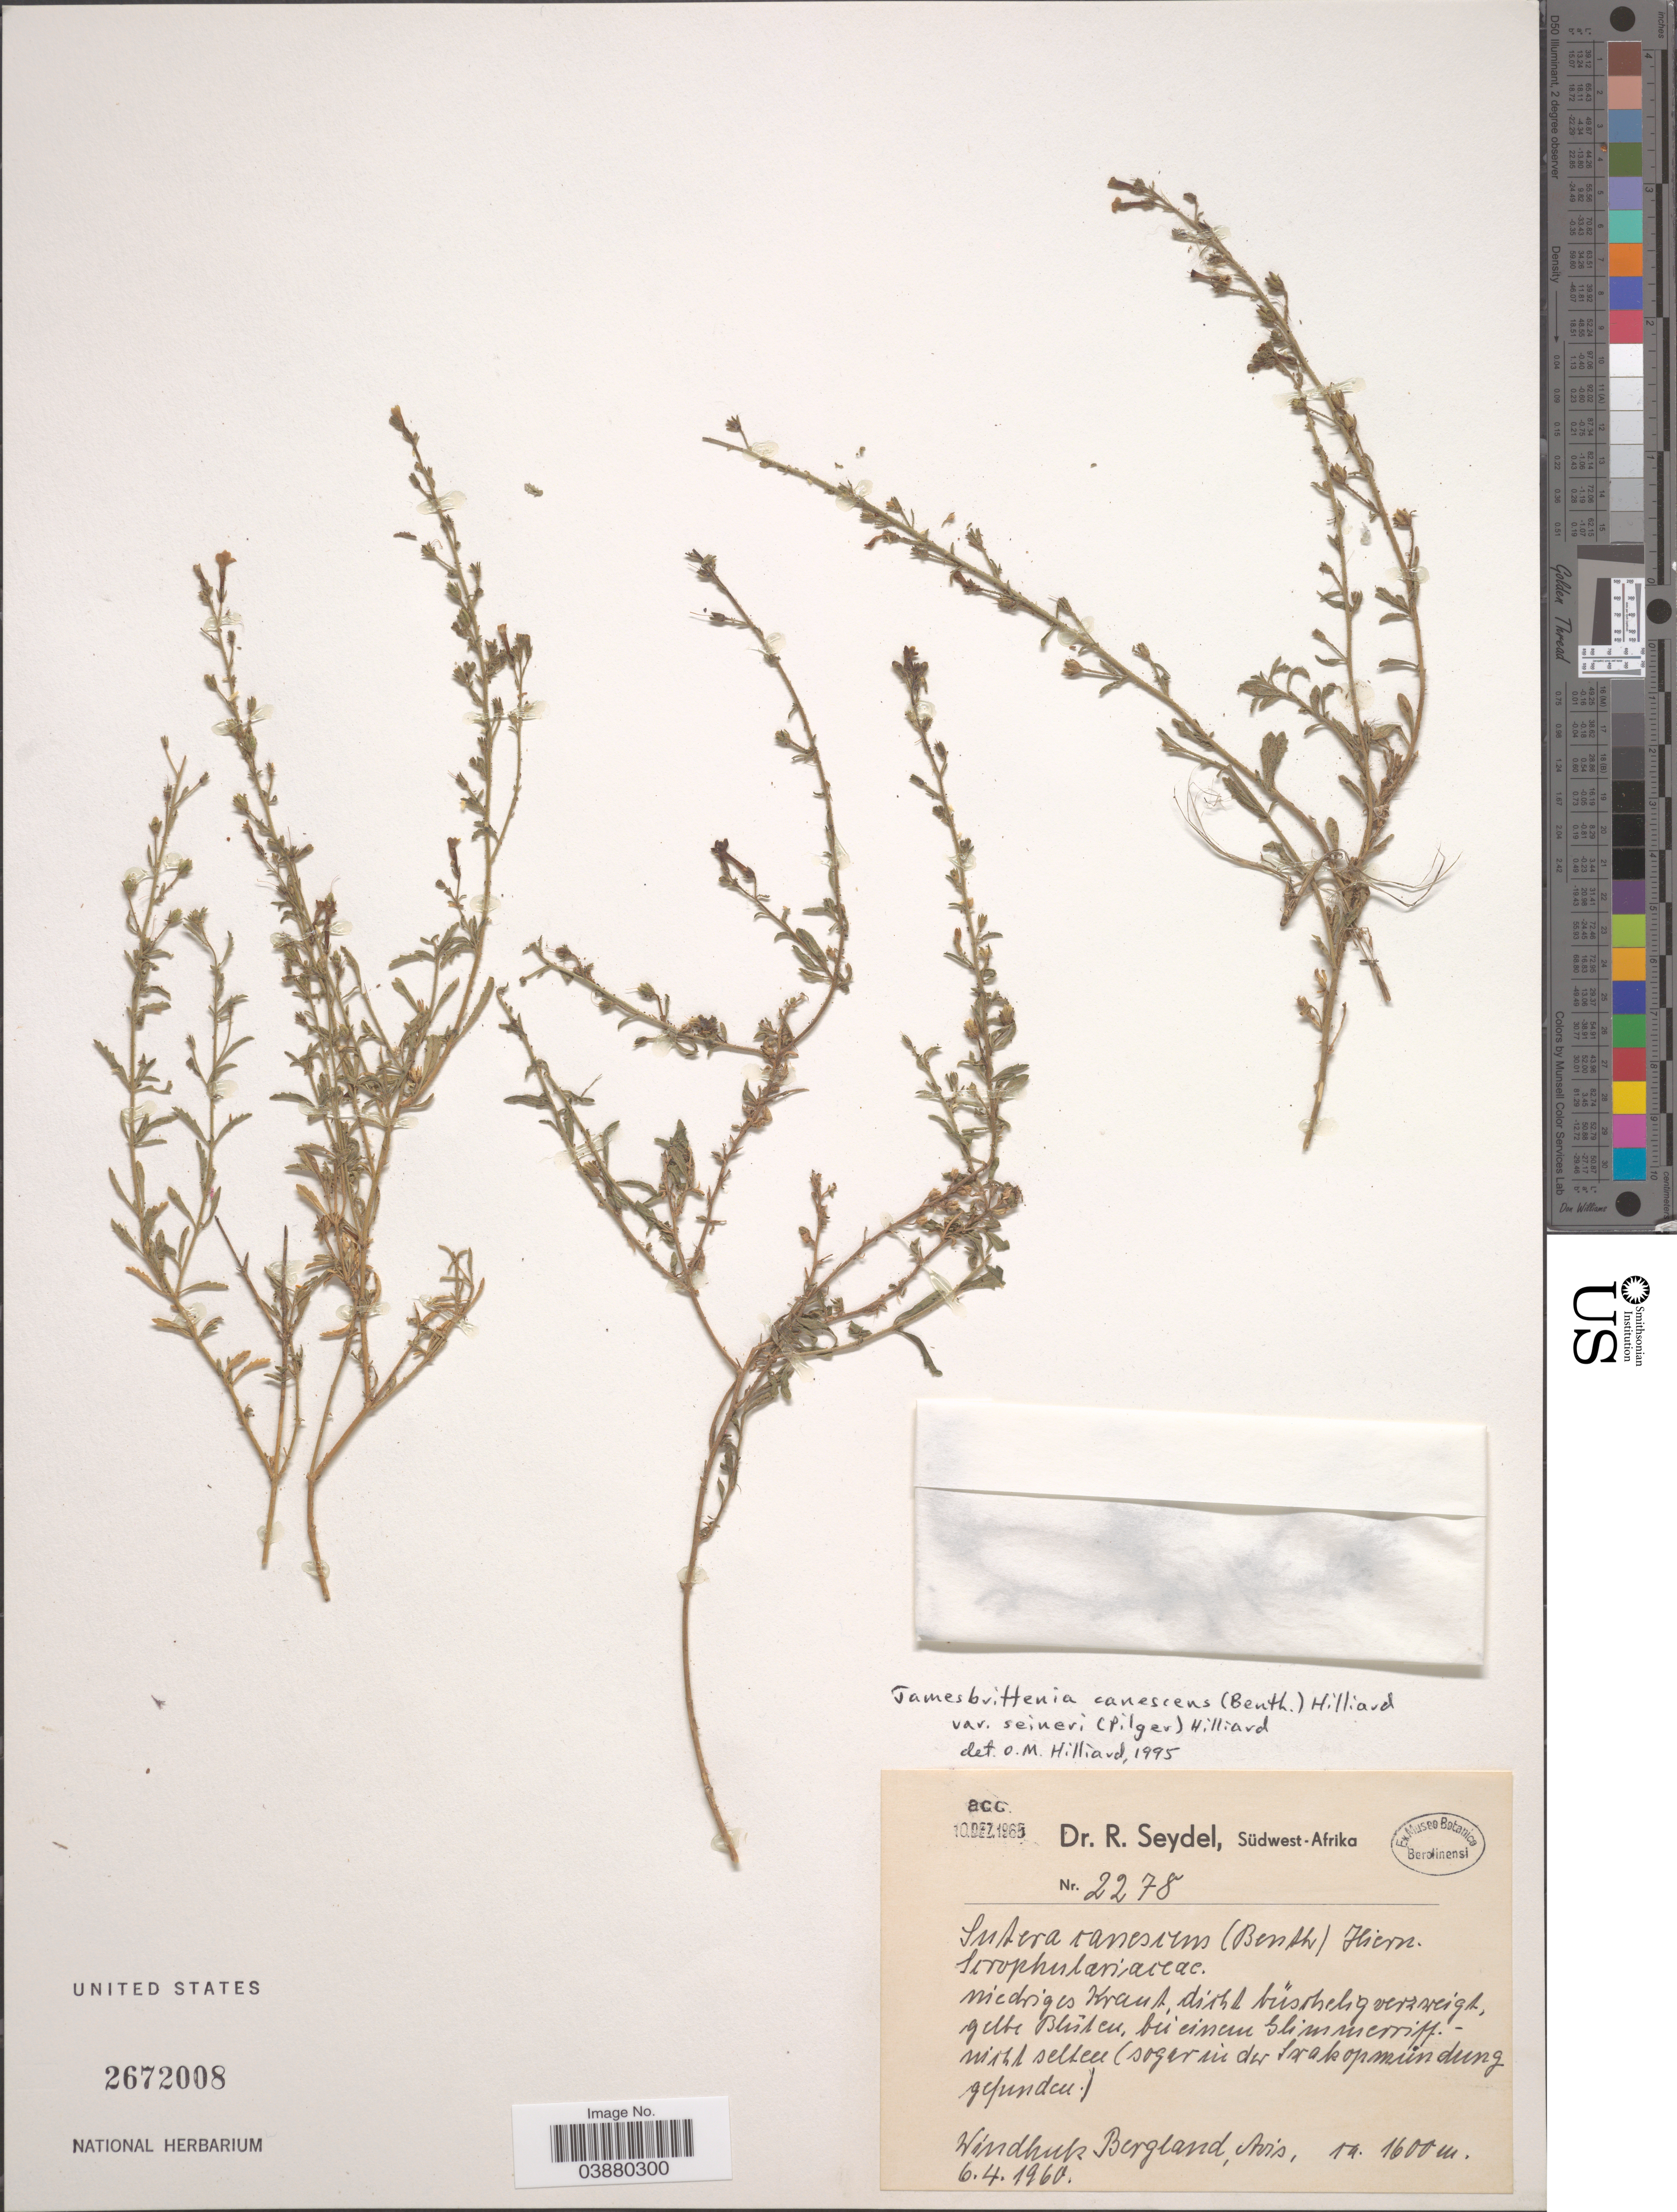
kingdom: Plantae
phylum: Tracheophyta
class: Magnoliopsida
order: Lamiales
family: Scrophulariaceae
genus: Jamesbrittenia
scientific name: Jamesbrittenia canescens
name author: (Benth.) Hilliard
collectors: R. Seydel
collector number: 2278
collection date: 1960-04-06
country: Namibia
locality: Südwest-Afrika. Windhuk Bergland, Avis.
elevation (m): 1600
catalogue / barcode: US 2672008